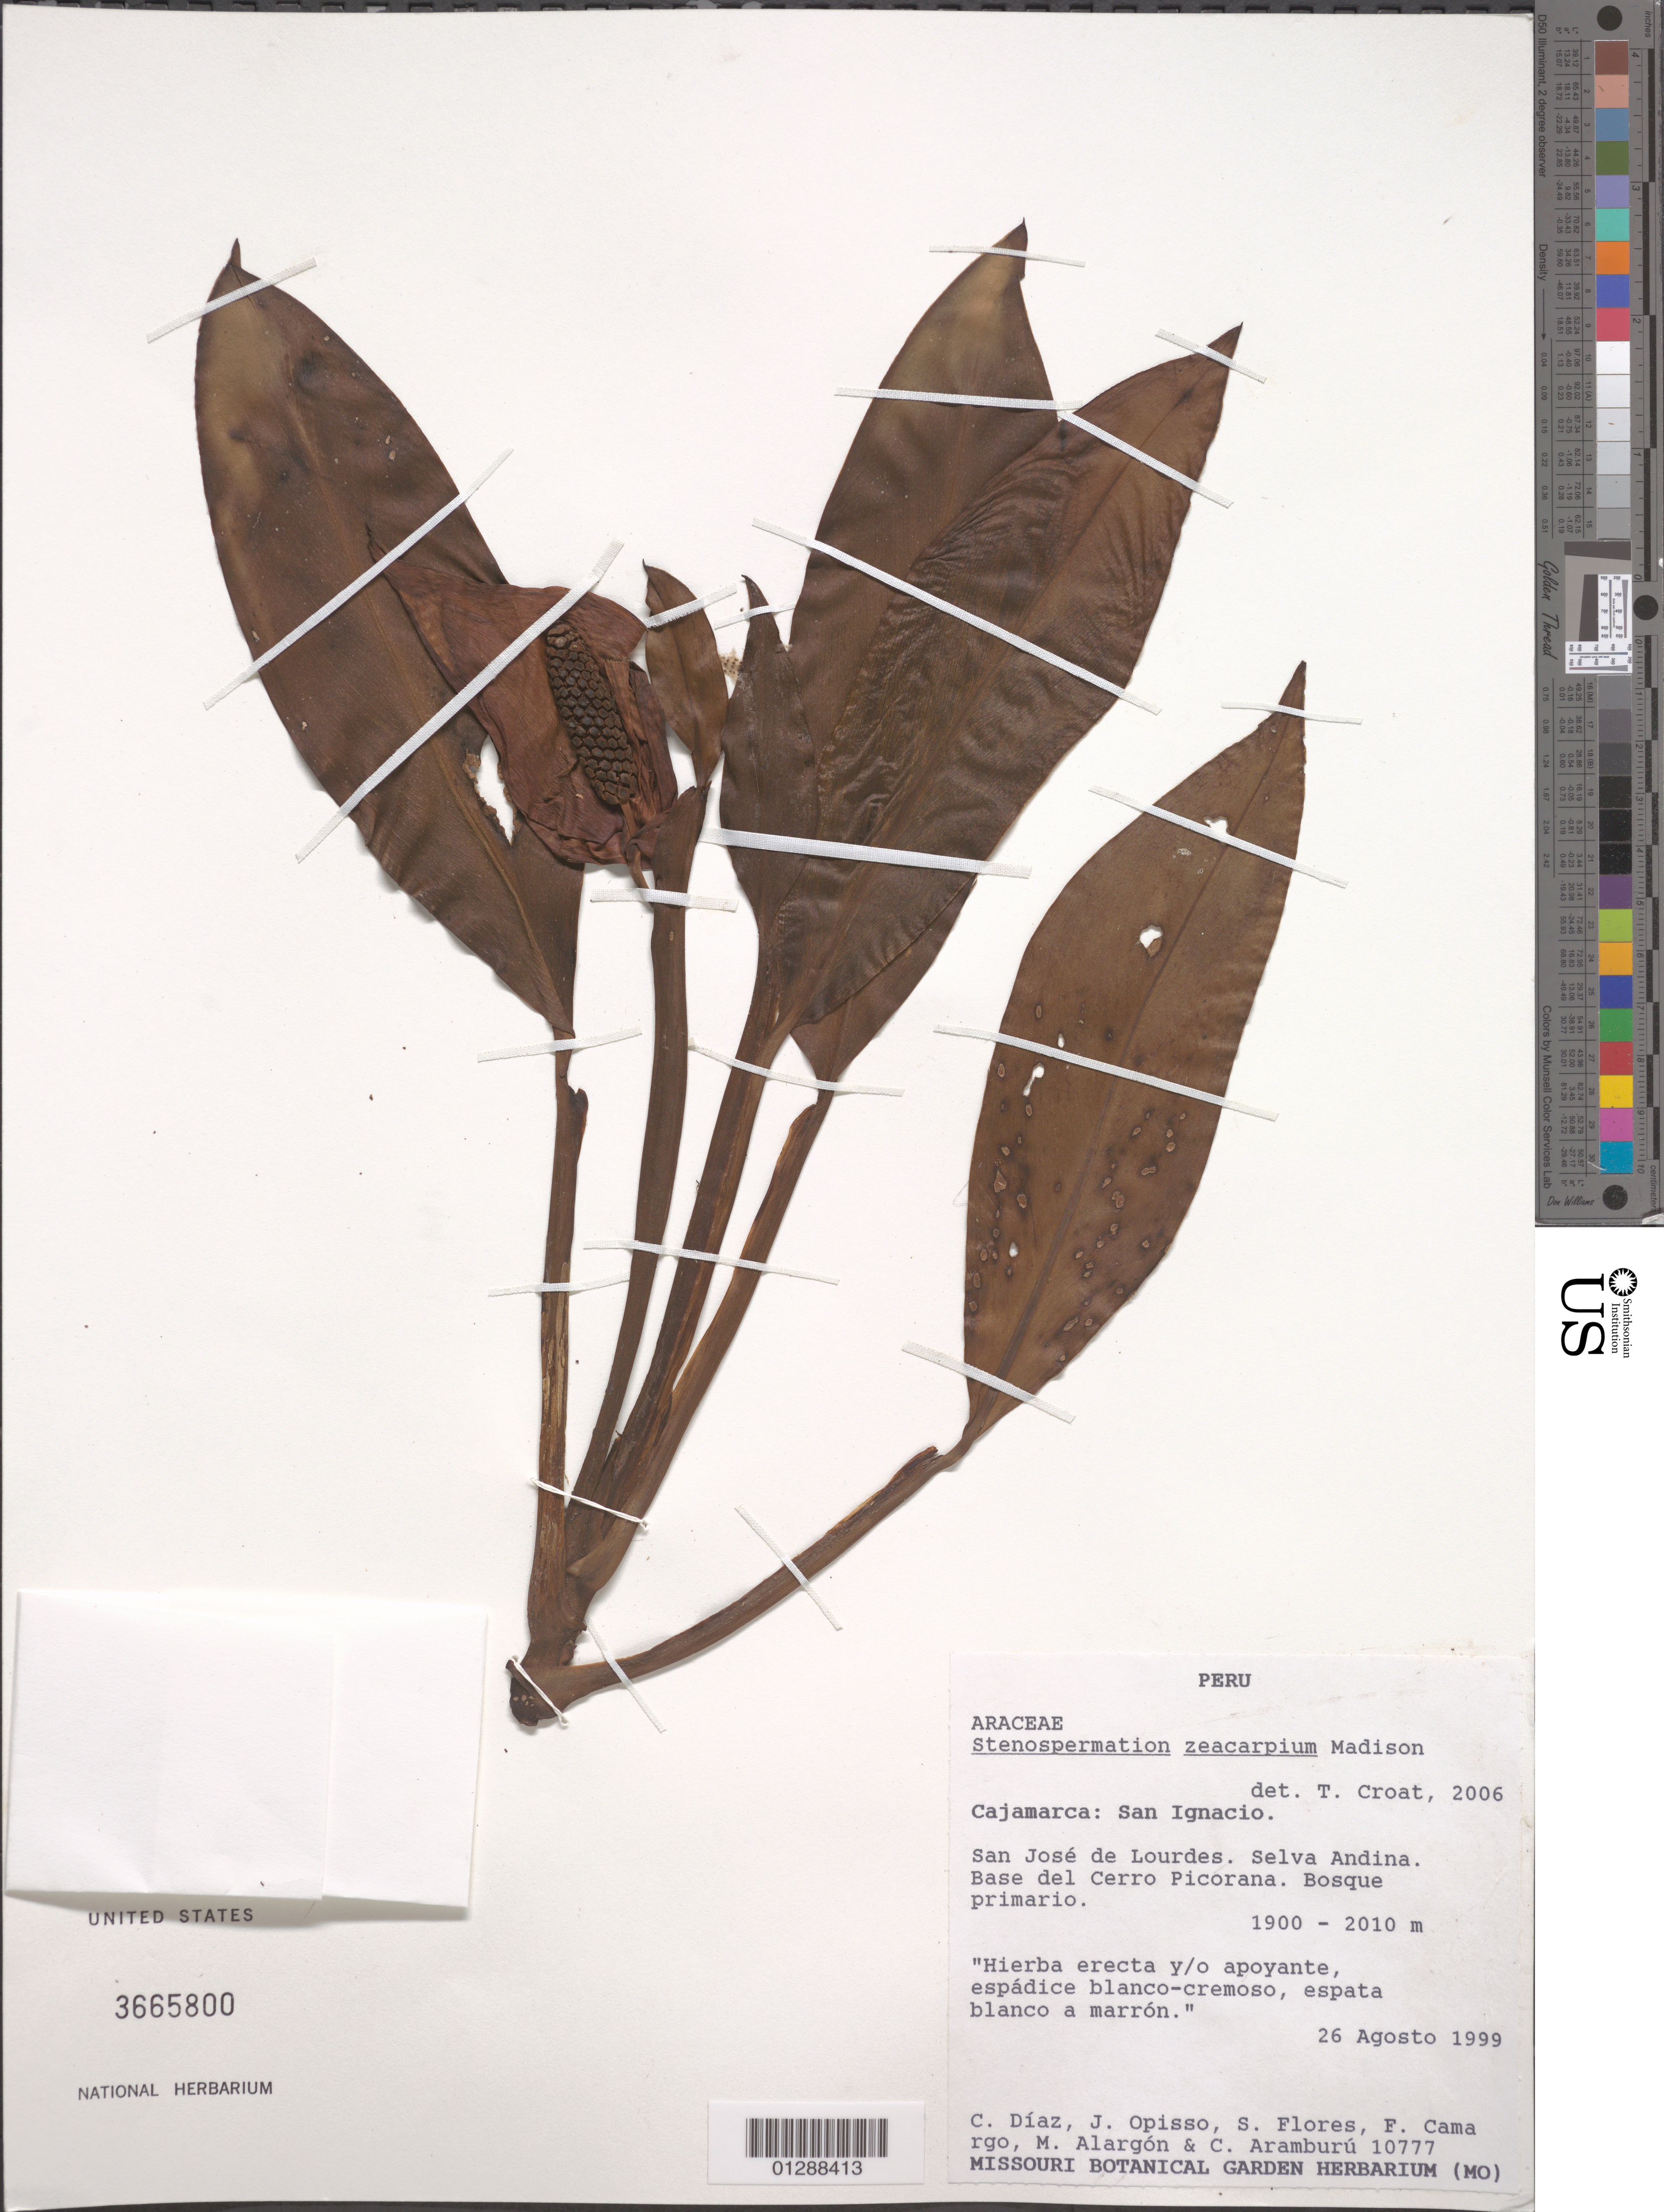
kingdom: Plantae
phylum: Tracheophyta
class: Liliopsida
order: Alismatales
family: Araceae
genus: Stenospermation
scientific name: Stenospermation zeacarpium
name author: Madison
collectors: C. Díaz, J. Opisso, M. Flores, F. Camargo & et al.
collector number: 10777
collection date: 1999-08-26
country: Peru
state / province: Cajamarca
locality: San Ignacio. San José de Lourdes. Selva Andina. Base del cerro Picorana.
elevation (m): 1900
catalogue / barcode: US 3665800